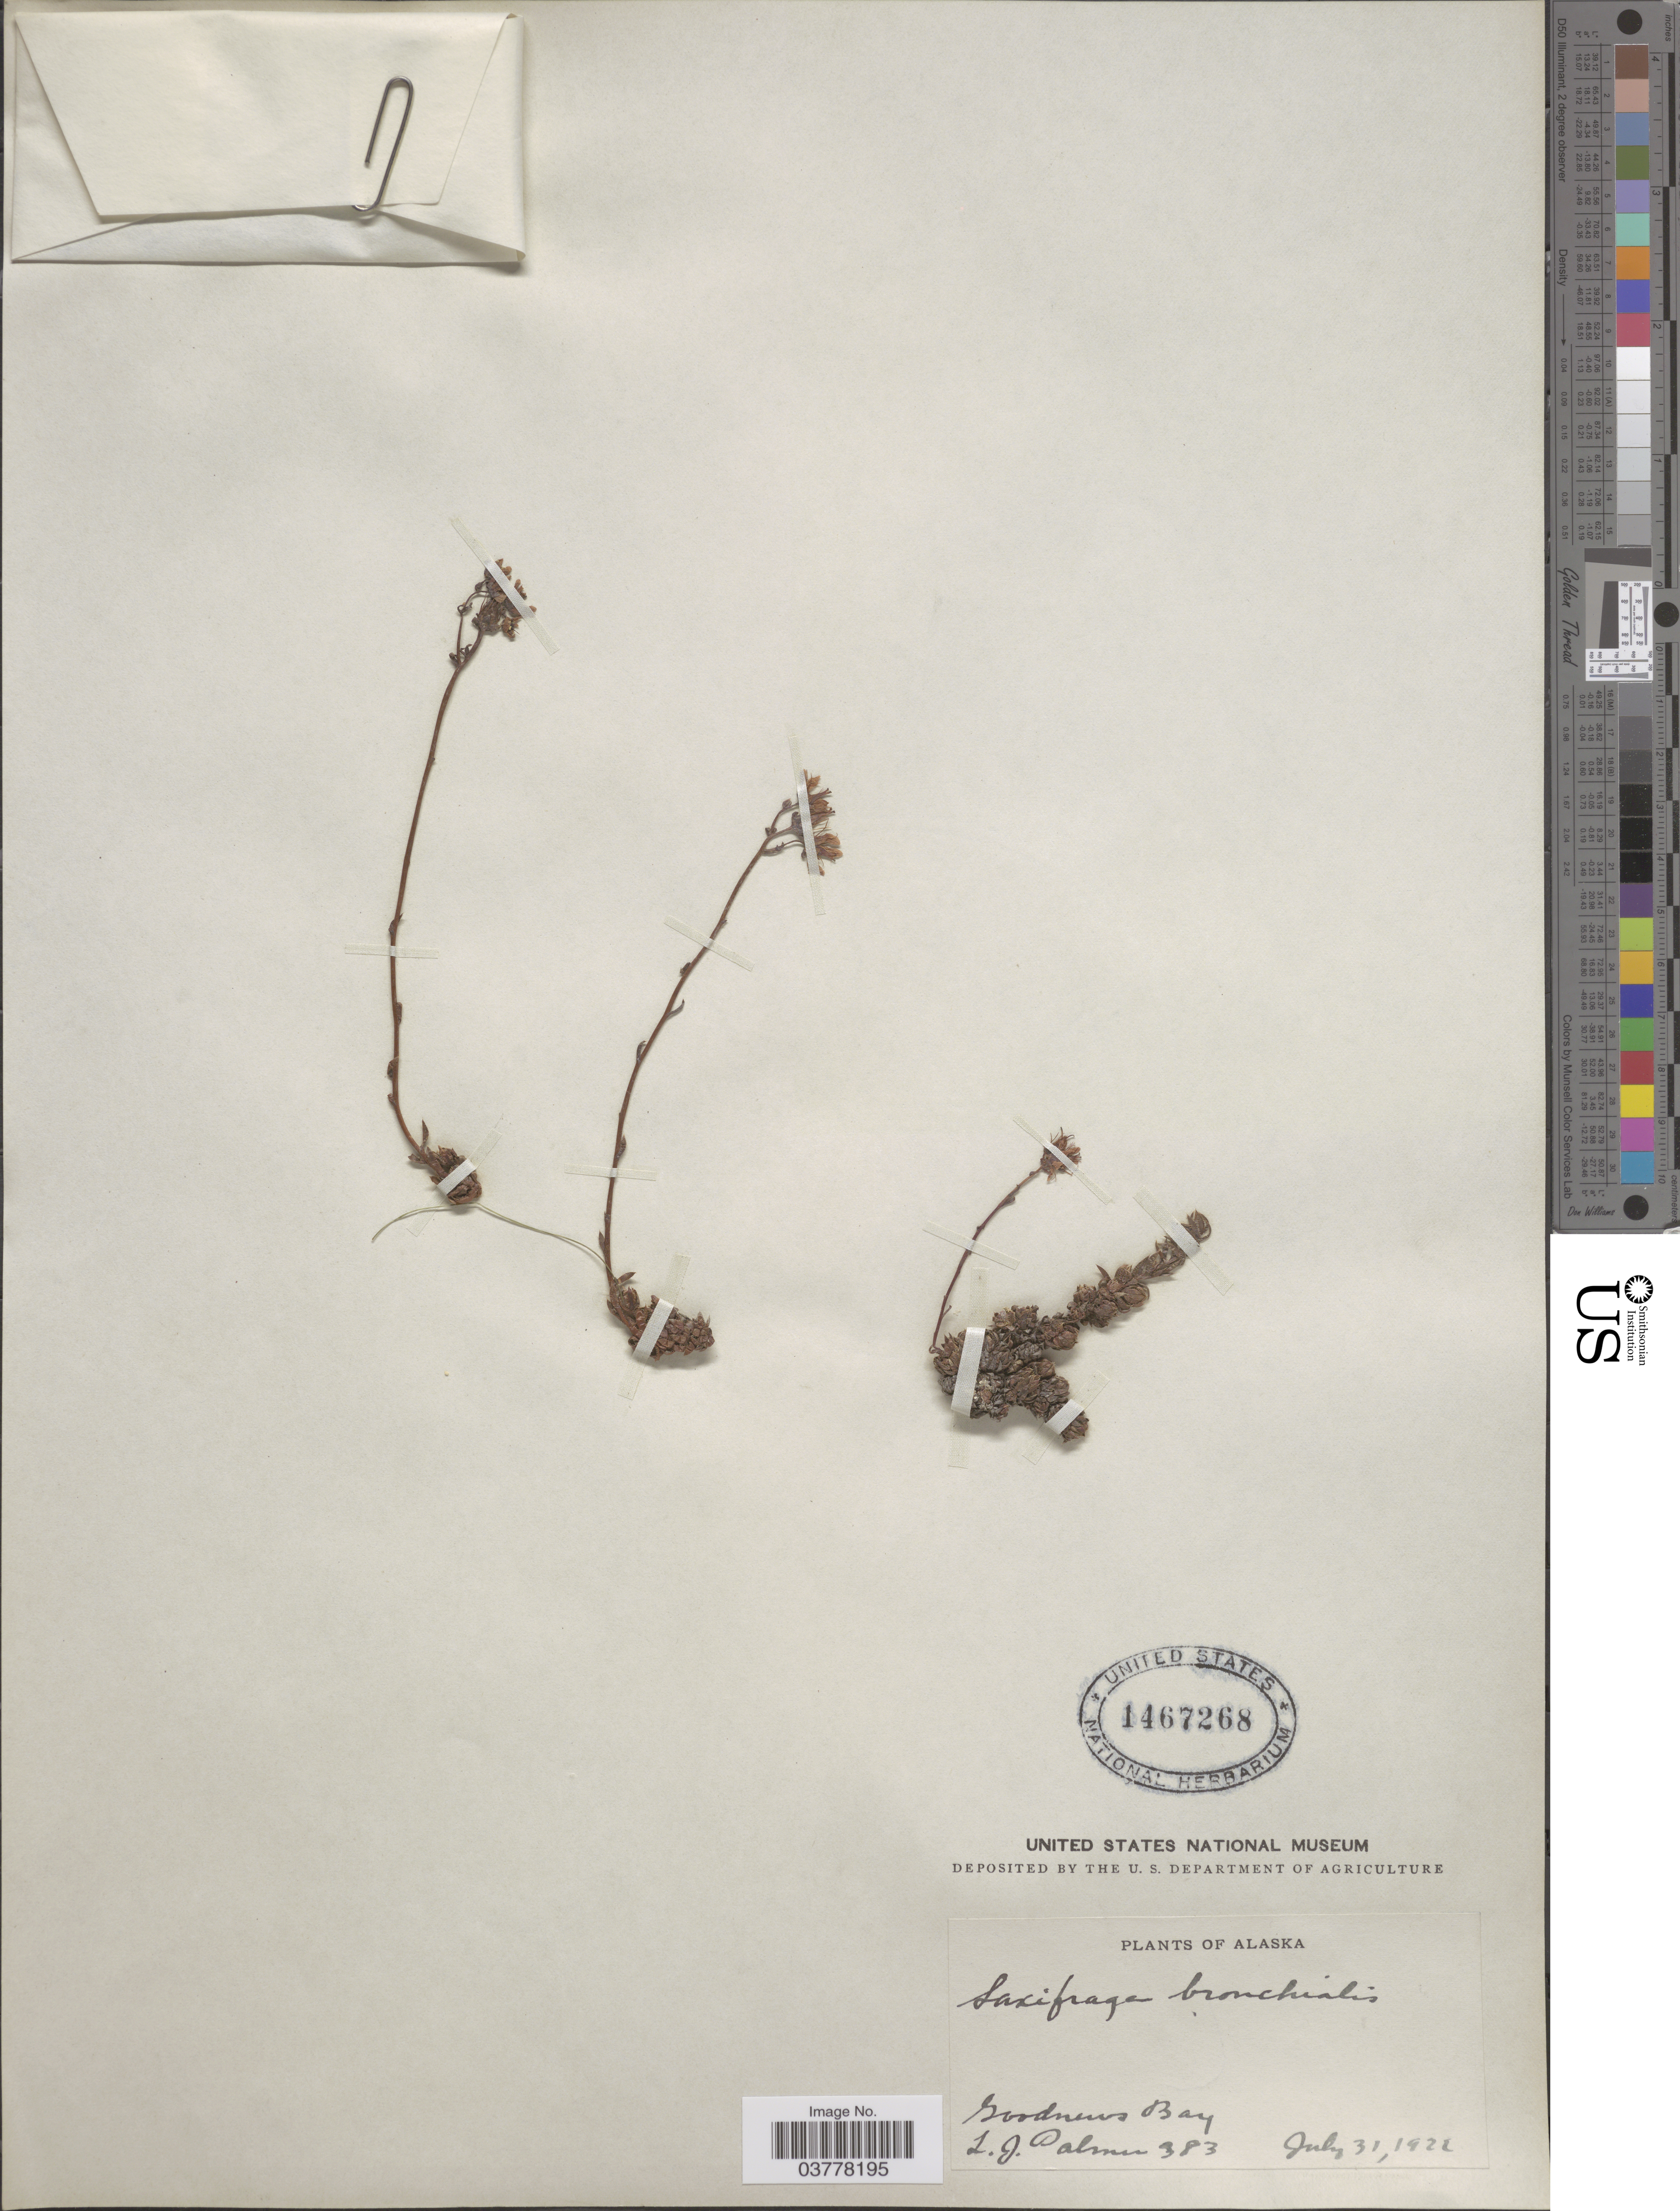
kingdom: Plantae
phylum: Tracheophyta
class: Magnoliopsida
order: Saxifragales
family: Saxifragaceae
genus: Saxifraga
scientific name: Saxifraga bronchialis subsp. funstonii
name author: (Small) Hultén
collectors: L. J. Palmer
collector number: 383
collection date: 1922-07-31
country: United States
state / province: Alaska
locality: Goodnews Bay.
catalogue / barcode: US 1467268